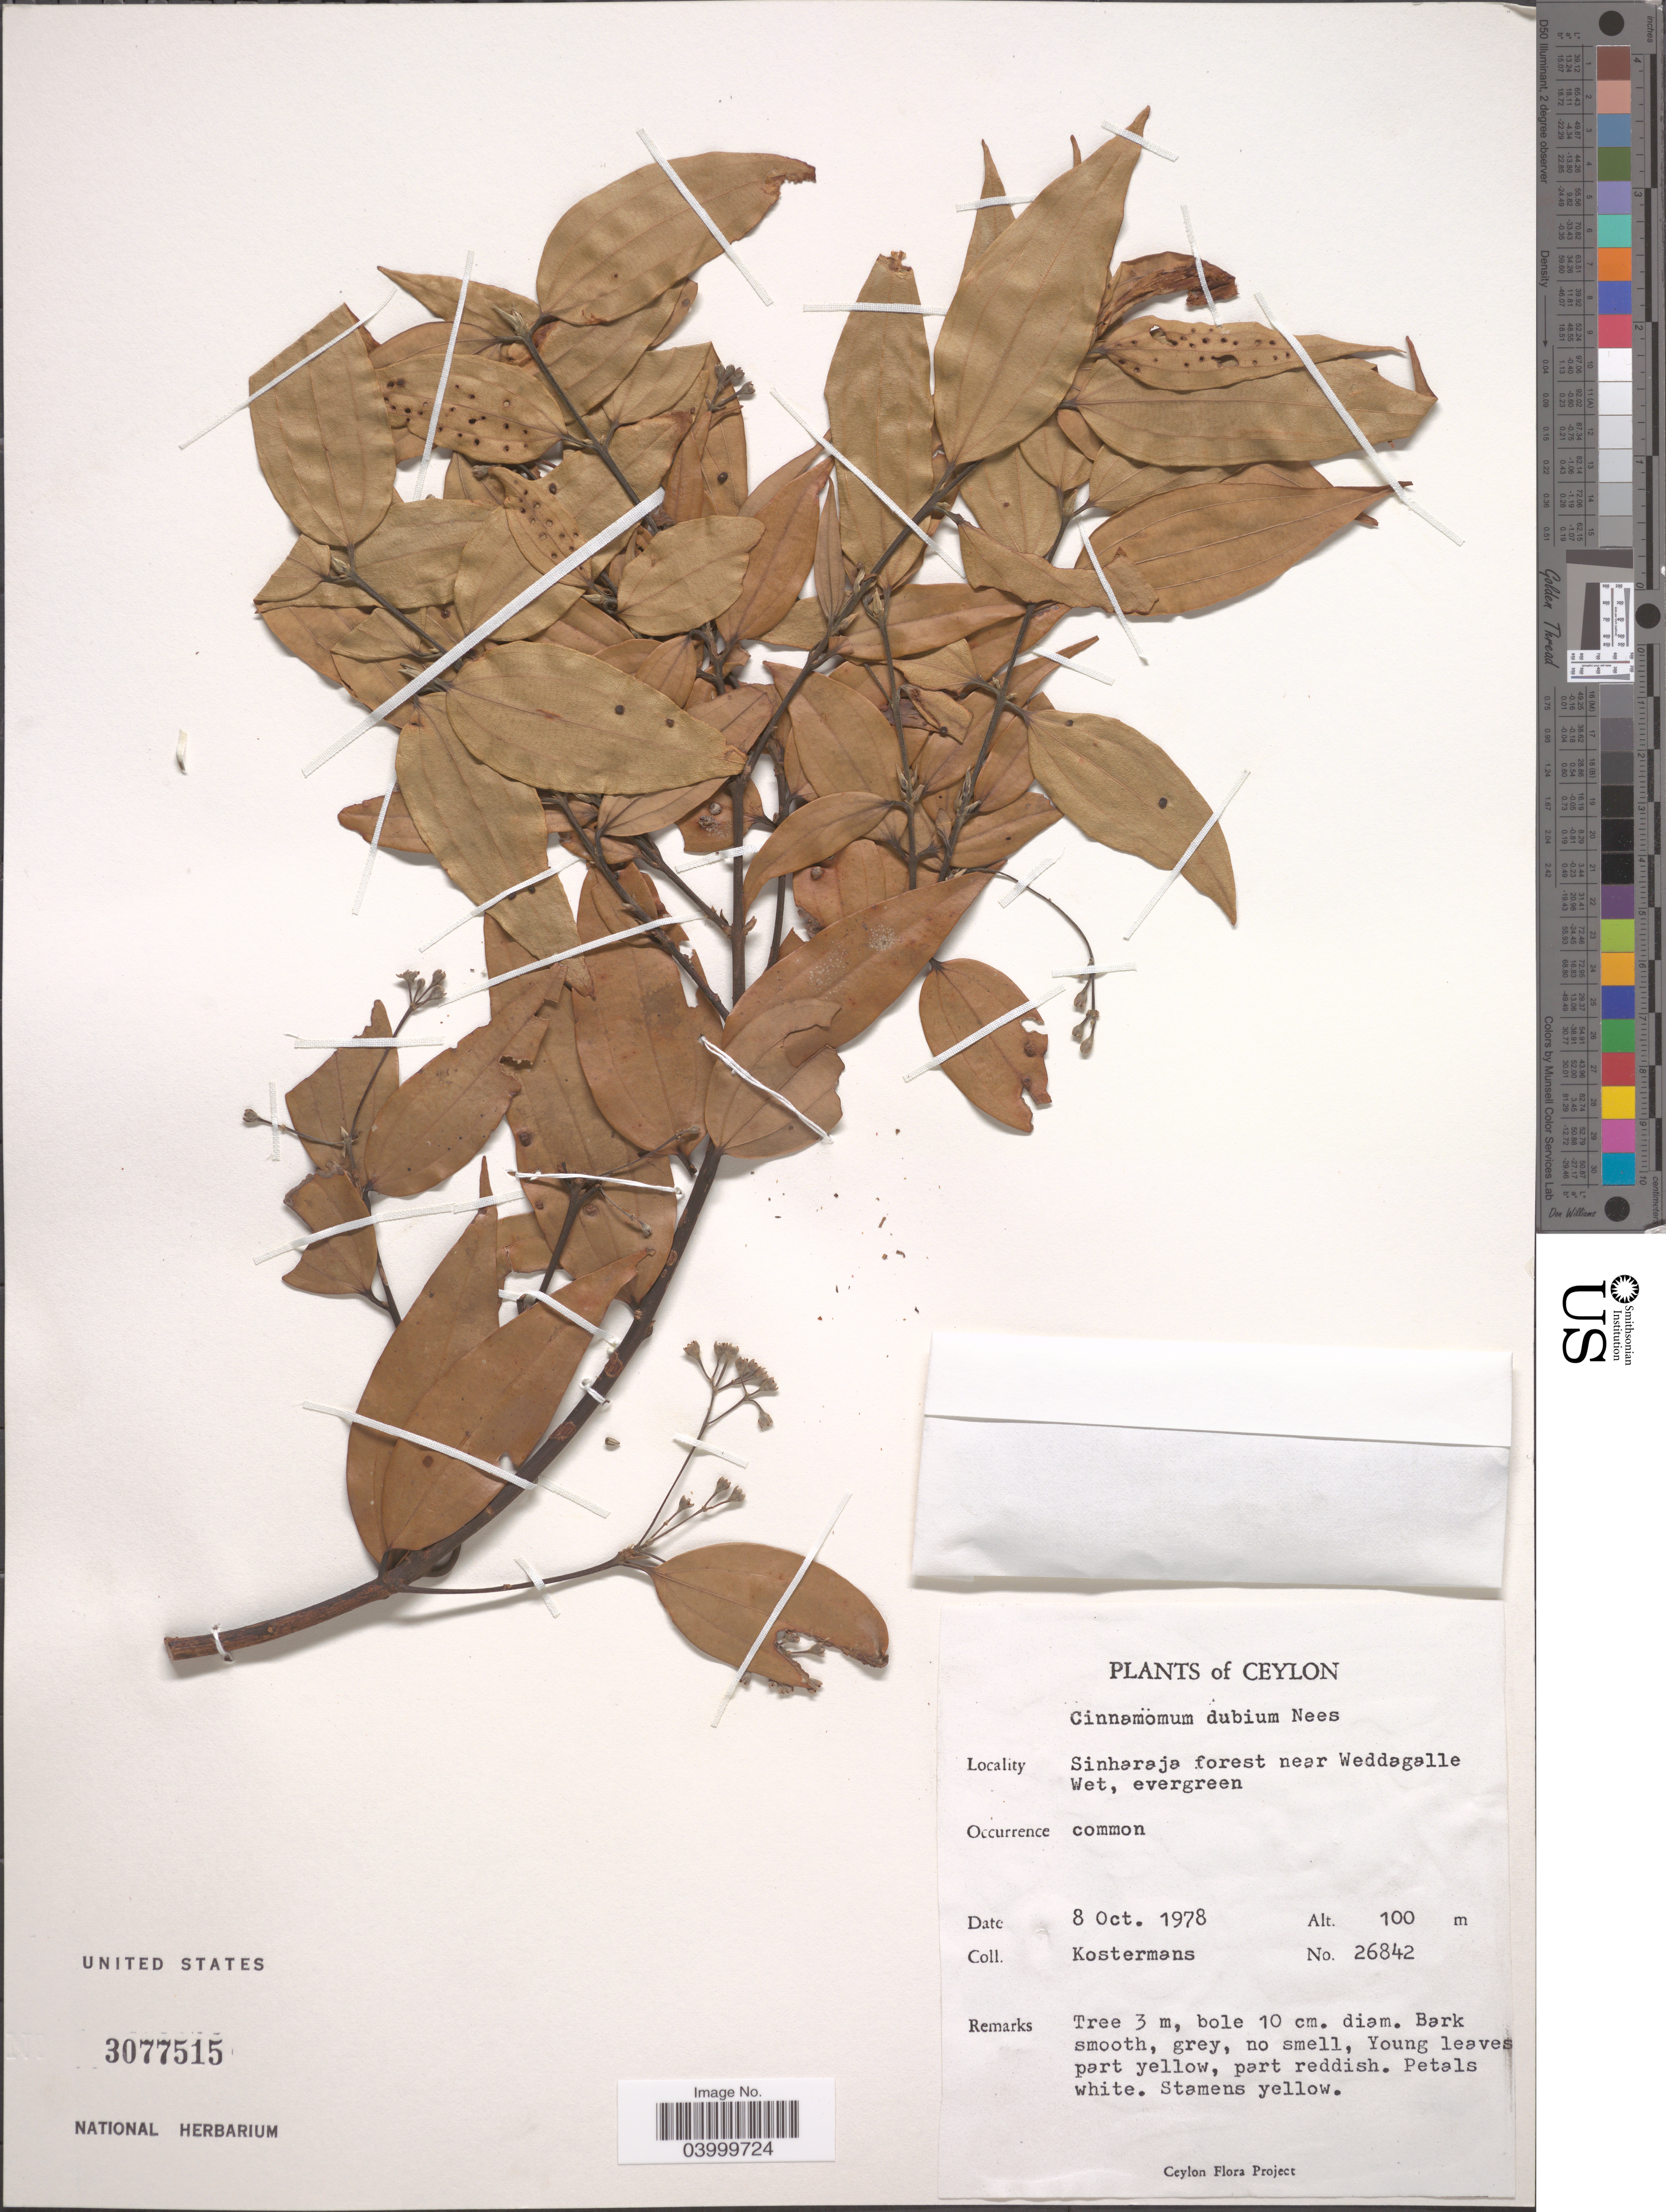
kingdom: Plantae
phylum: Tracheophyta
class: Magnoliopsida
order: Laurales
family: Lauraceae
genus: Cinnamomum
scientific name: Cinnamomum dubium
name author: Nees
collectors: Kostermans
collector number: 26842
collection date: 1978-10-08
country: Sri Lanka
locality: Ceylon. Sinharaja forest near Weddagalle Wet, evergreen.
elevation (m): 100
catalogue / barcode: US 3077515